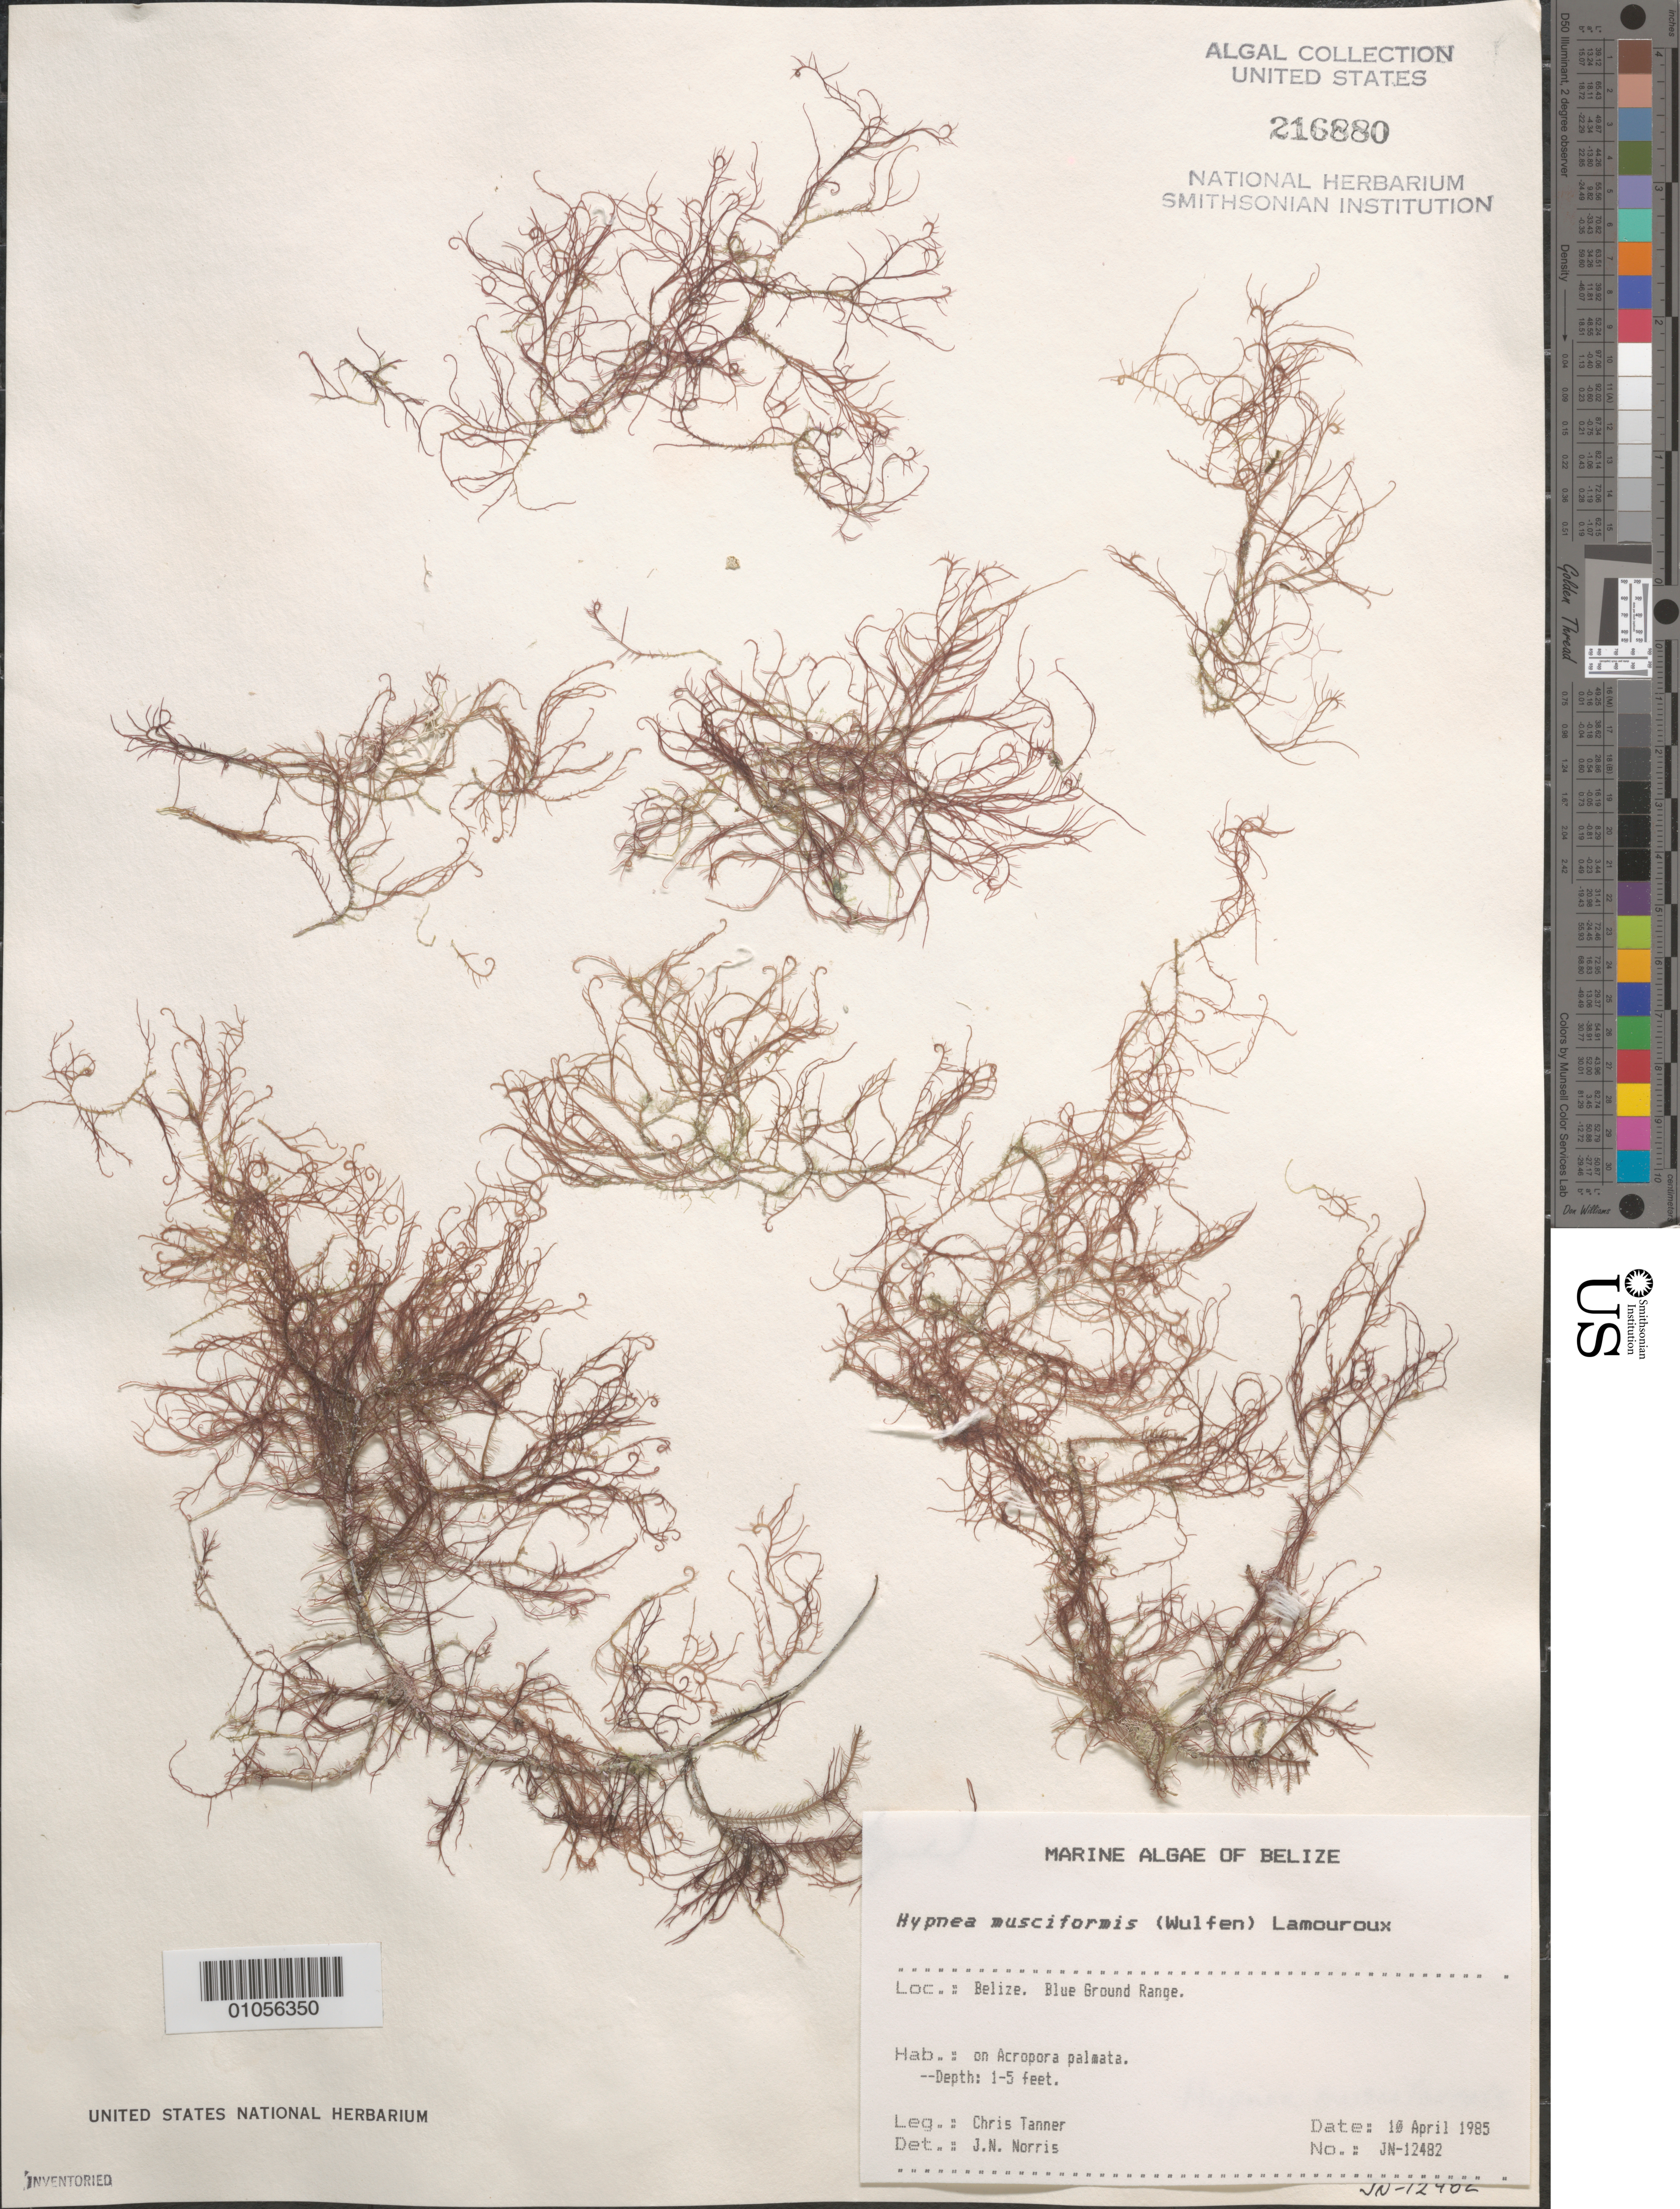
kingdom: Plantae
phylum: Rhodophyta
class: Florideophyceae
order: Gigartinales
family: Cystocloniaceae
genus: Hypnea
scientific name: Hypnea musciformis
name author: (Wulfen) J.V.Lamouroux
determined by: Norris, James N.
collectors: C. Tanner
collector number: JN-12482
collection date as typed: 10 Apr 1985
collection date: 1985-04-10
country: Belize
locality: Blue Ground Range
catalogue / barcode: US 216880